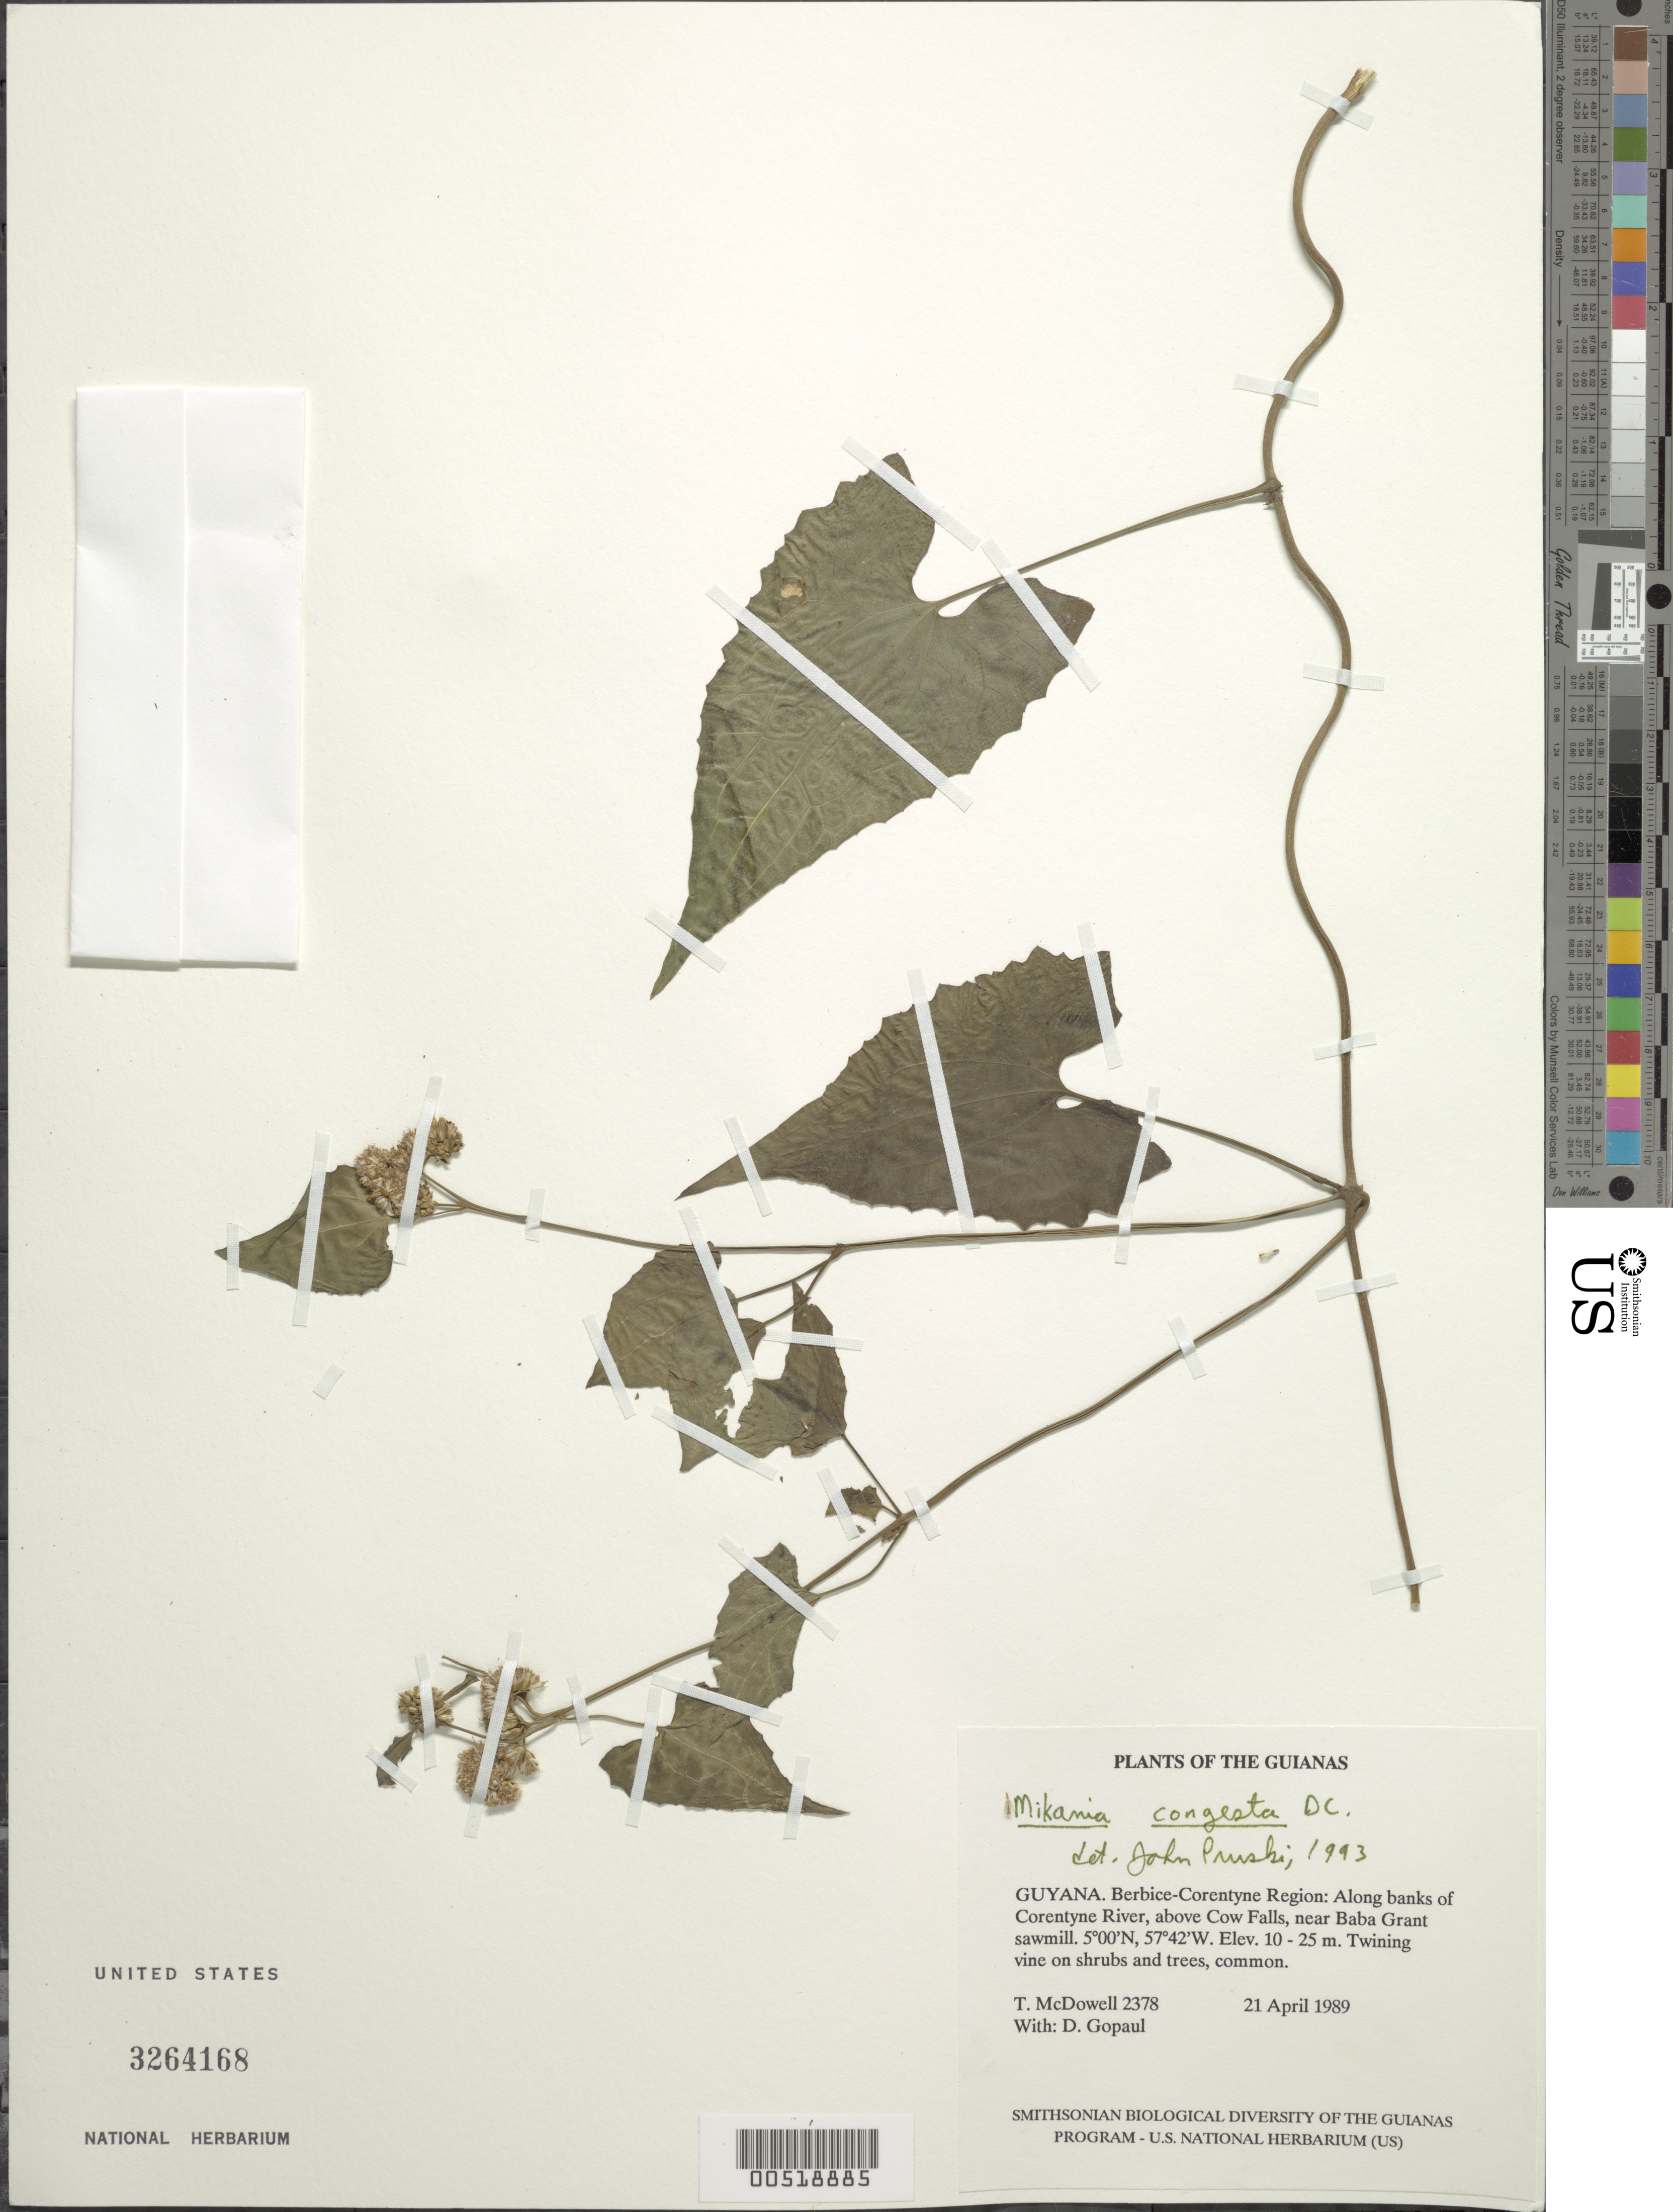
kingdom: Plantae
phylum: Tracheophyta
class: Magnoliopsida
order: Asterales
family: Asteraceae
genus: Mikania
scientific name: Mikania congesta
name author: DC.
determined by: Pruski, J. F.; Funk, V. A.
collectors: T. McDowell & D. Gopaul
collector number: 2378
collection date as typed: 20 April 1990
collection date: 1990-04-20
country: Guyana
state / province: E. Berbice-Corentyne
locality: Corentyne River, between Cow Falls and Baba Grant sawmill landing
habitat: Along banks of river at flood level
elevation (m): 10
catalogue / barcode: US 3264168